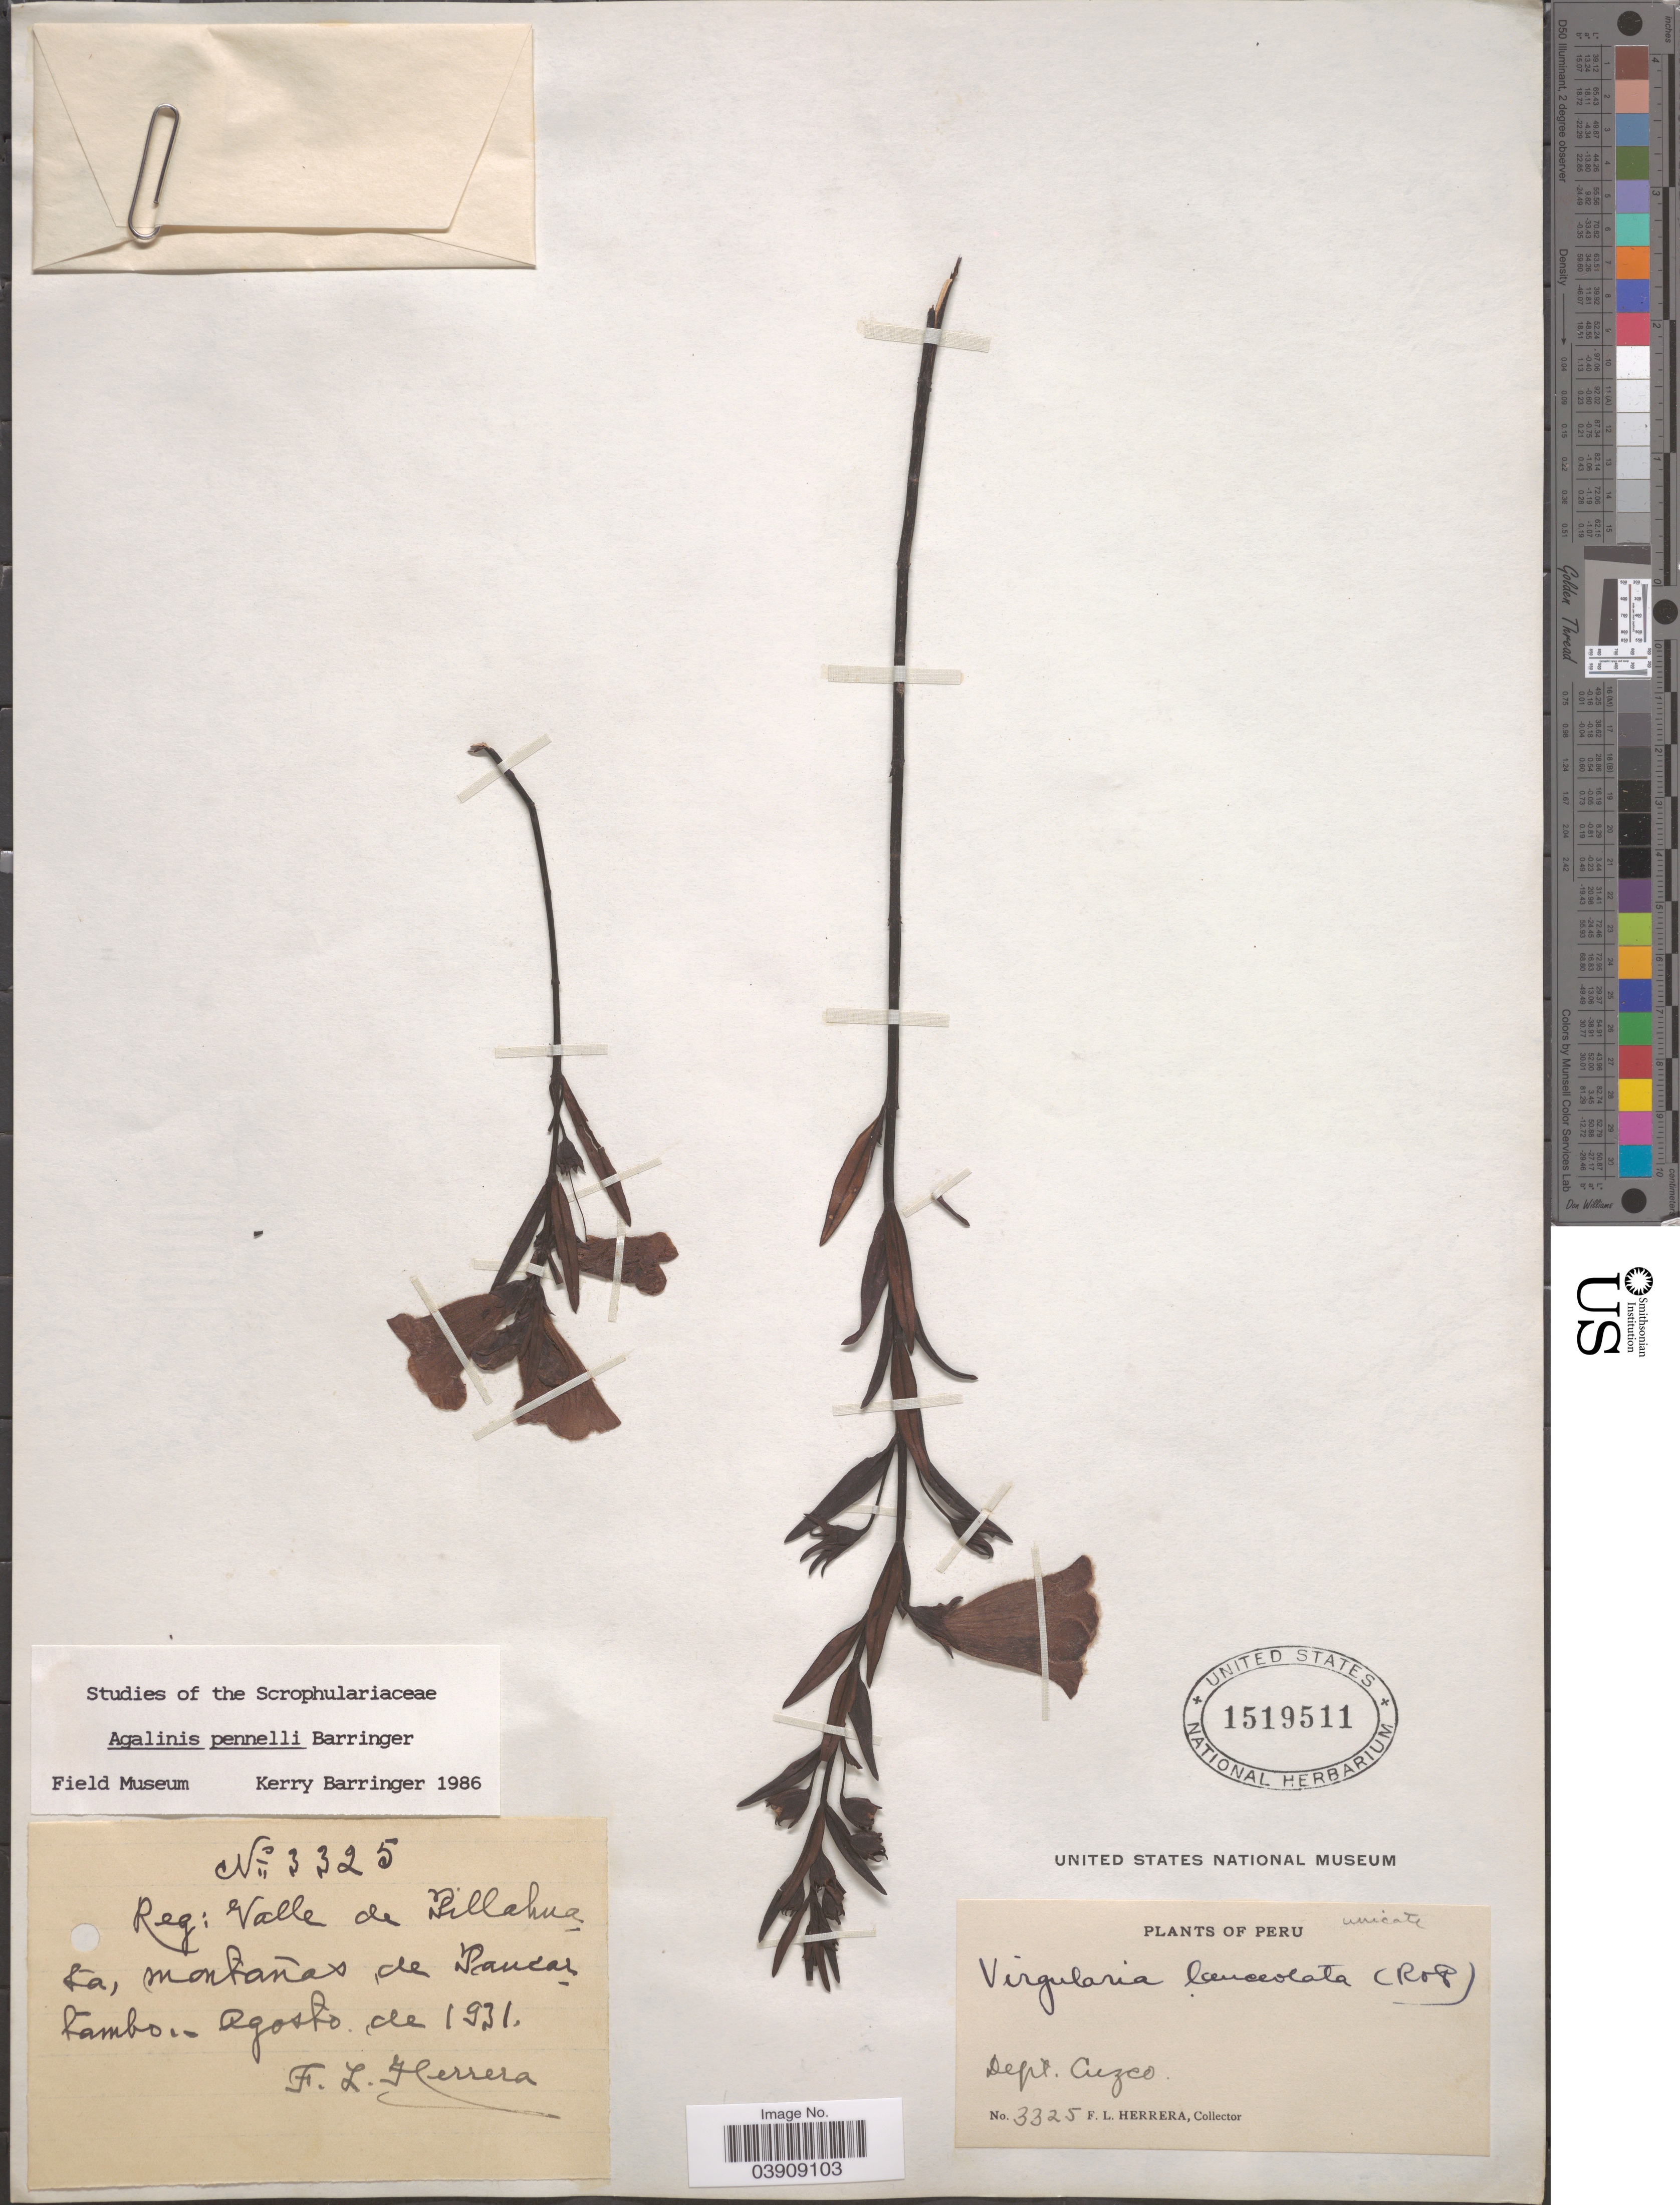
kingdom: Plantae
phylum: Tracheophyta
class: Magnoliopsida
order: Lamiales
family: Orobanchaceae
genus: Agalinis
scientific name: Agalinis pennellii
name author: Barringer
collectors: F. L. Herrera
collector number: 3325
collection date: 1931-08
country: Peru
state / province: Cusco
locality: Reg: Valle de Pillahuata, montañes de Paucartambo. Dept. Cuzco.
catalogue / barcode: US 1519511